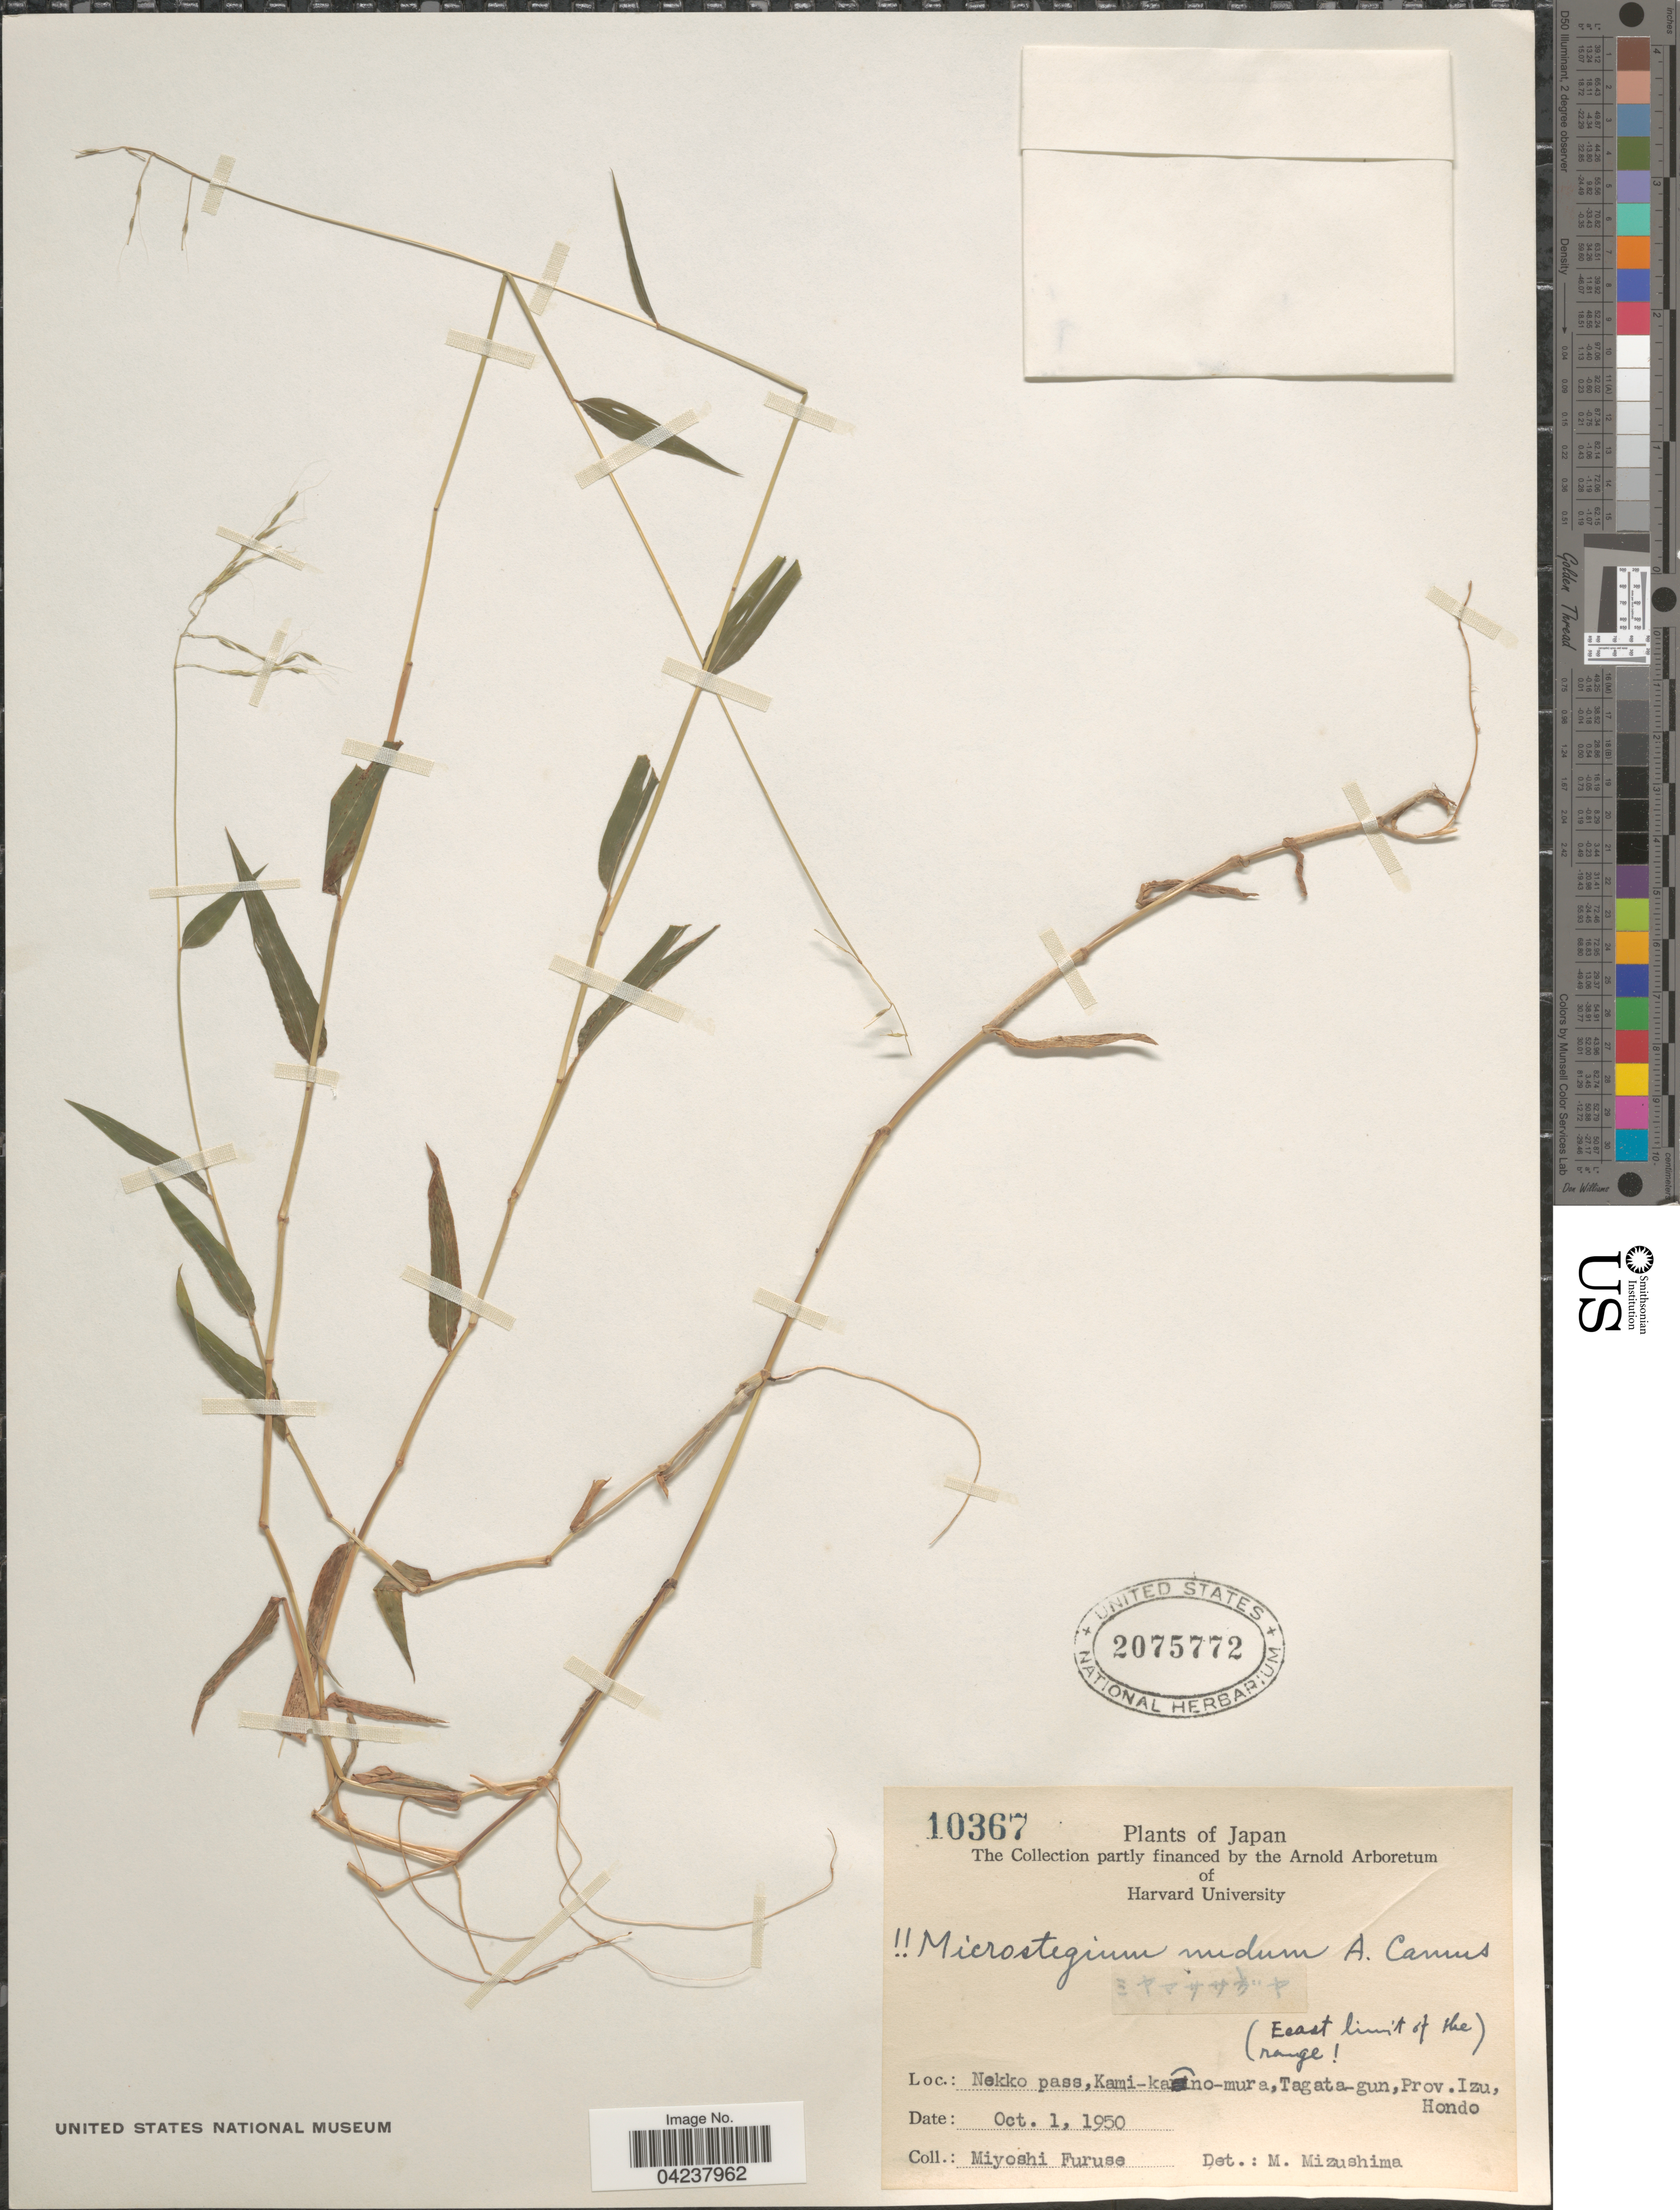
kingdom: Plantae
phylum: Tracheophyta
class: Liliopsida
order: Poales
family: Poaceae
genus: Microstegium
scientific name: Microstegium nudum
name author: (Trin.) A. Camus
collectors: M. Furuse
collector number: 10367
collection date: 1950-10-01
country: Japan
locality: Nekko pass, Kami-kano-mura, Tagata-gun, Prov. Izu, Hondo.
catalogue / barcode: US 2075772